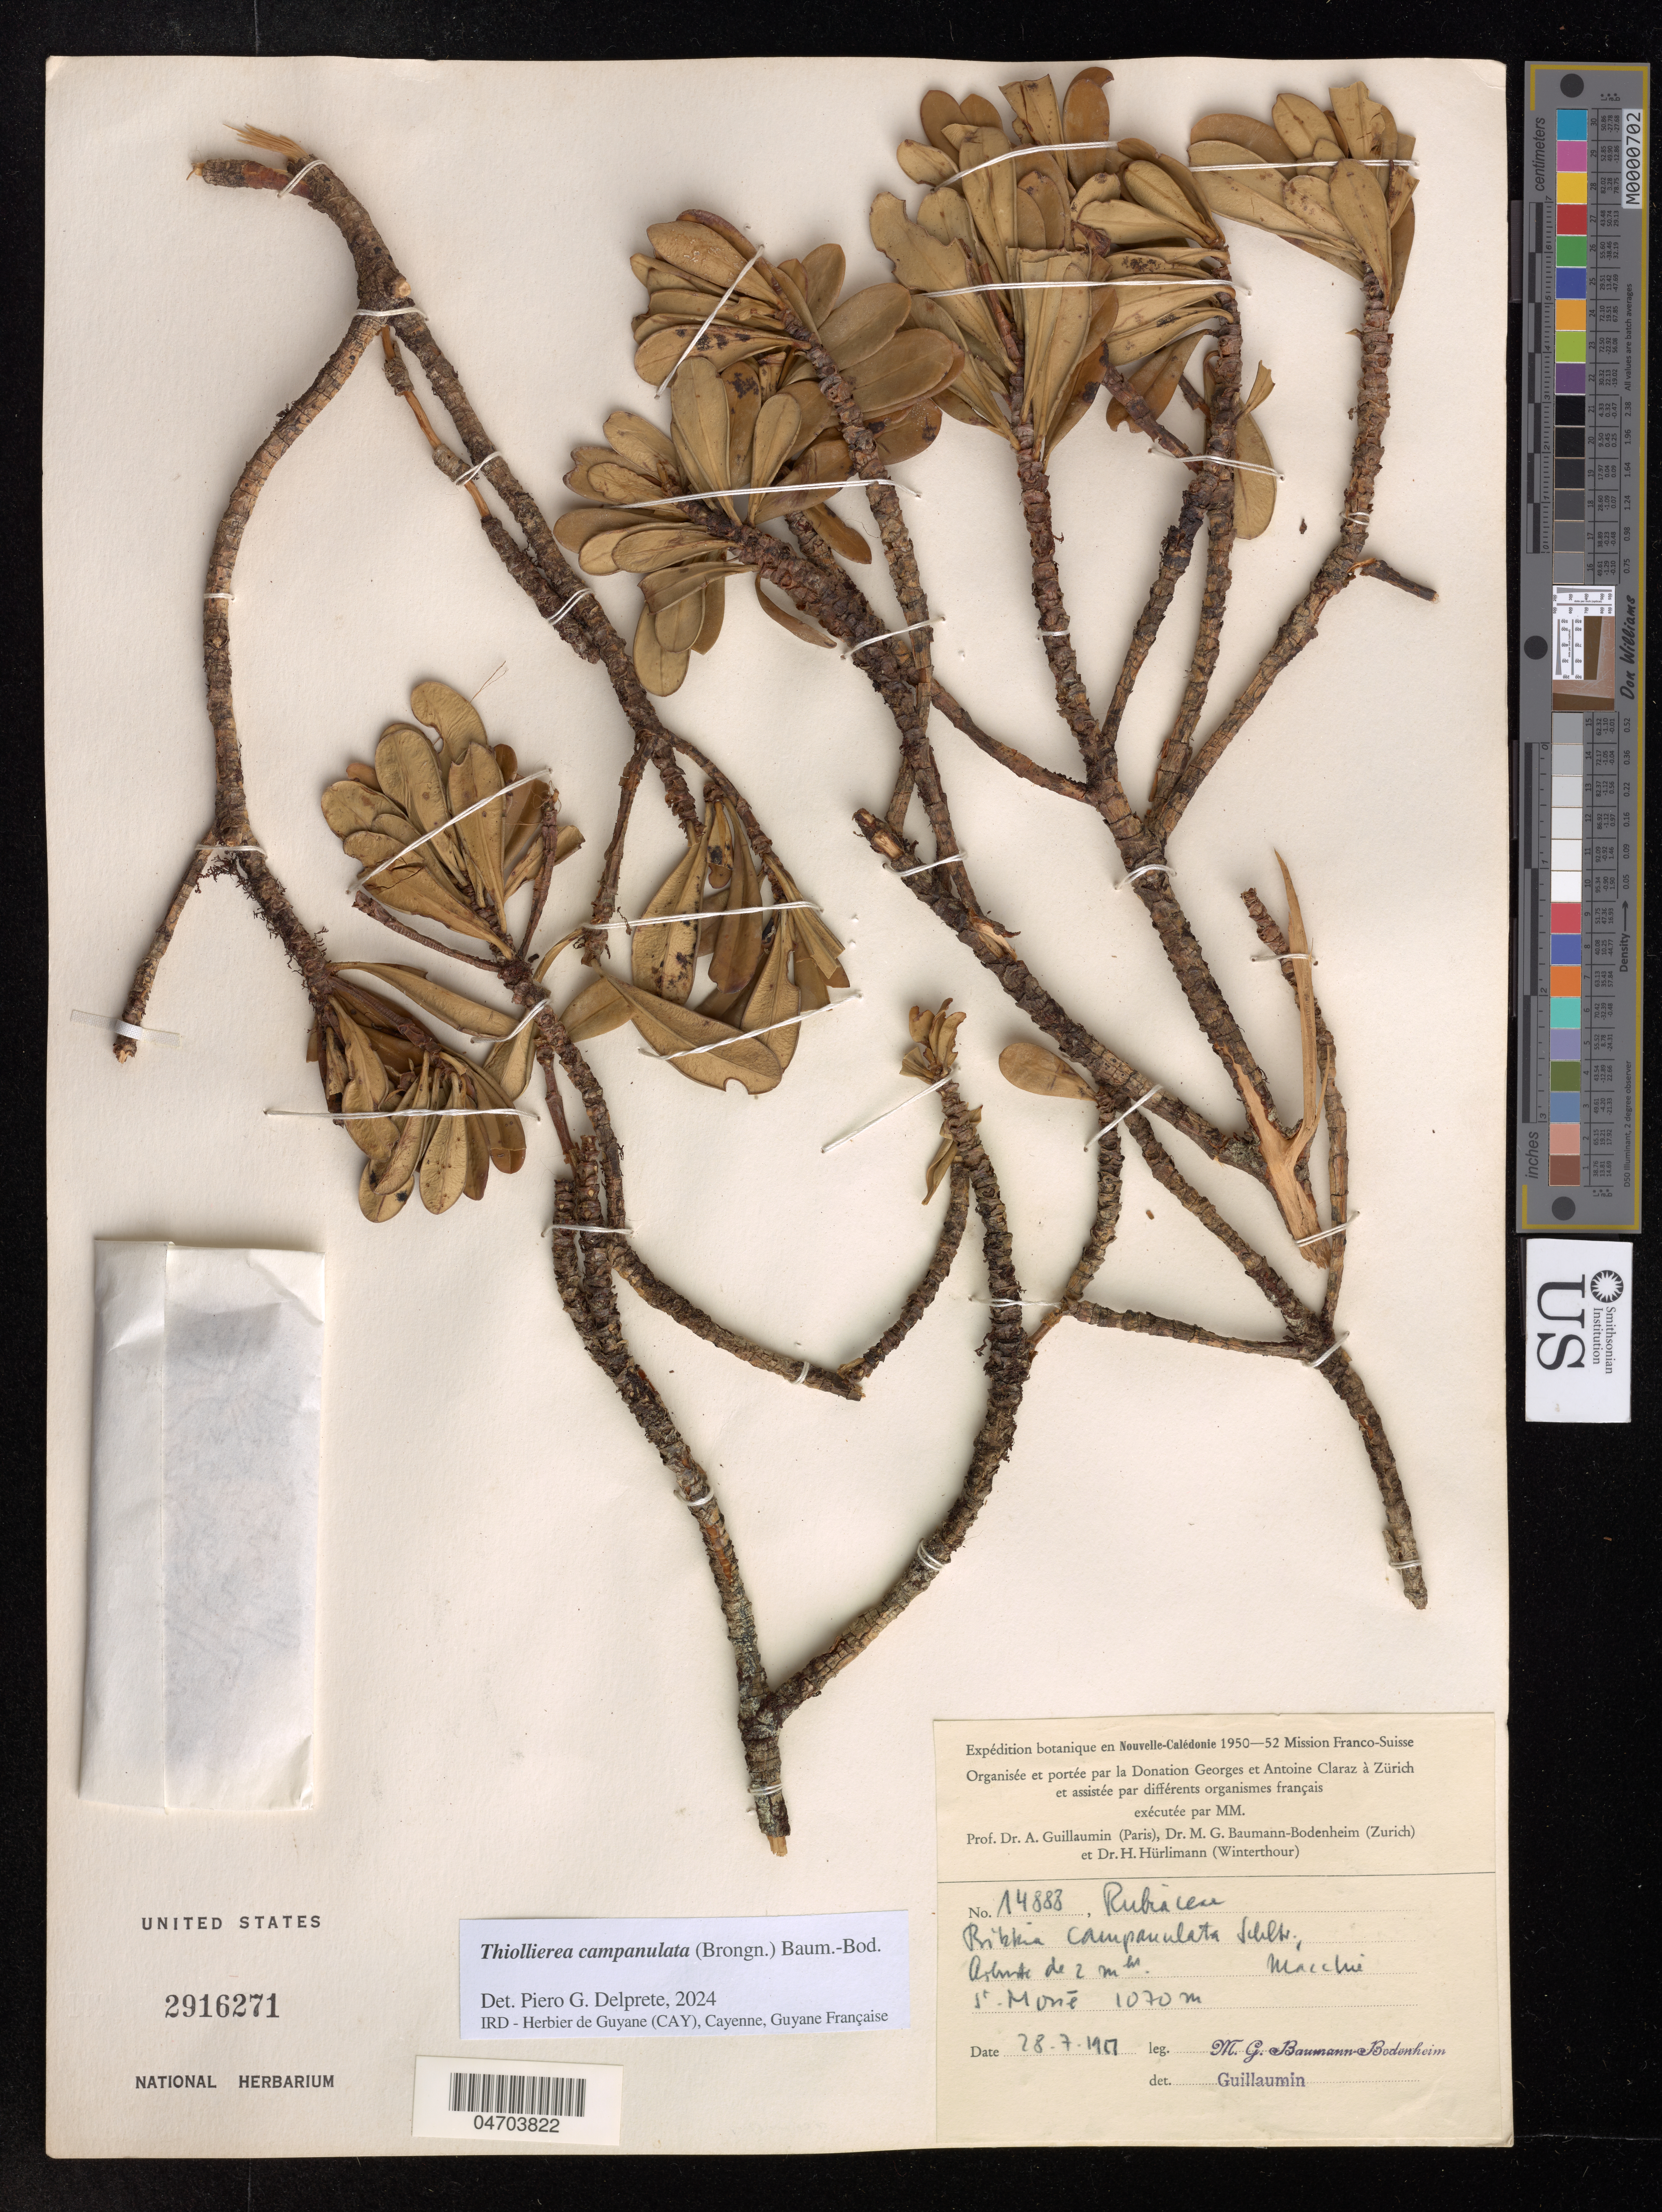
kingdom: Plantae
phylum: Tracheophyta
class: Magnoliopsida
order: Gentianales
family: Rubiaceae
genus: Thiollierea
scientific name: Thiollierea campanulata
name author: (Brongn.) Baum.-Bod.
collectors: M. G. Baumann-Bodenheim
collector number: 14888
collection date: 1951-07-28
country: New Caledonia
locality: St. Moné.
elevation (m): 1070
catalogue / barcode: US 2916271